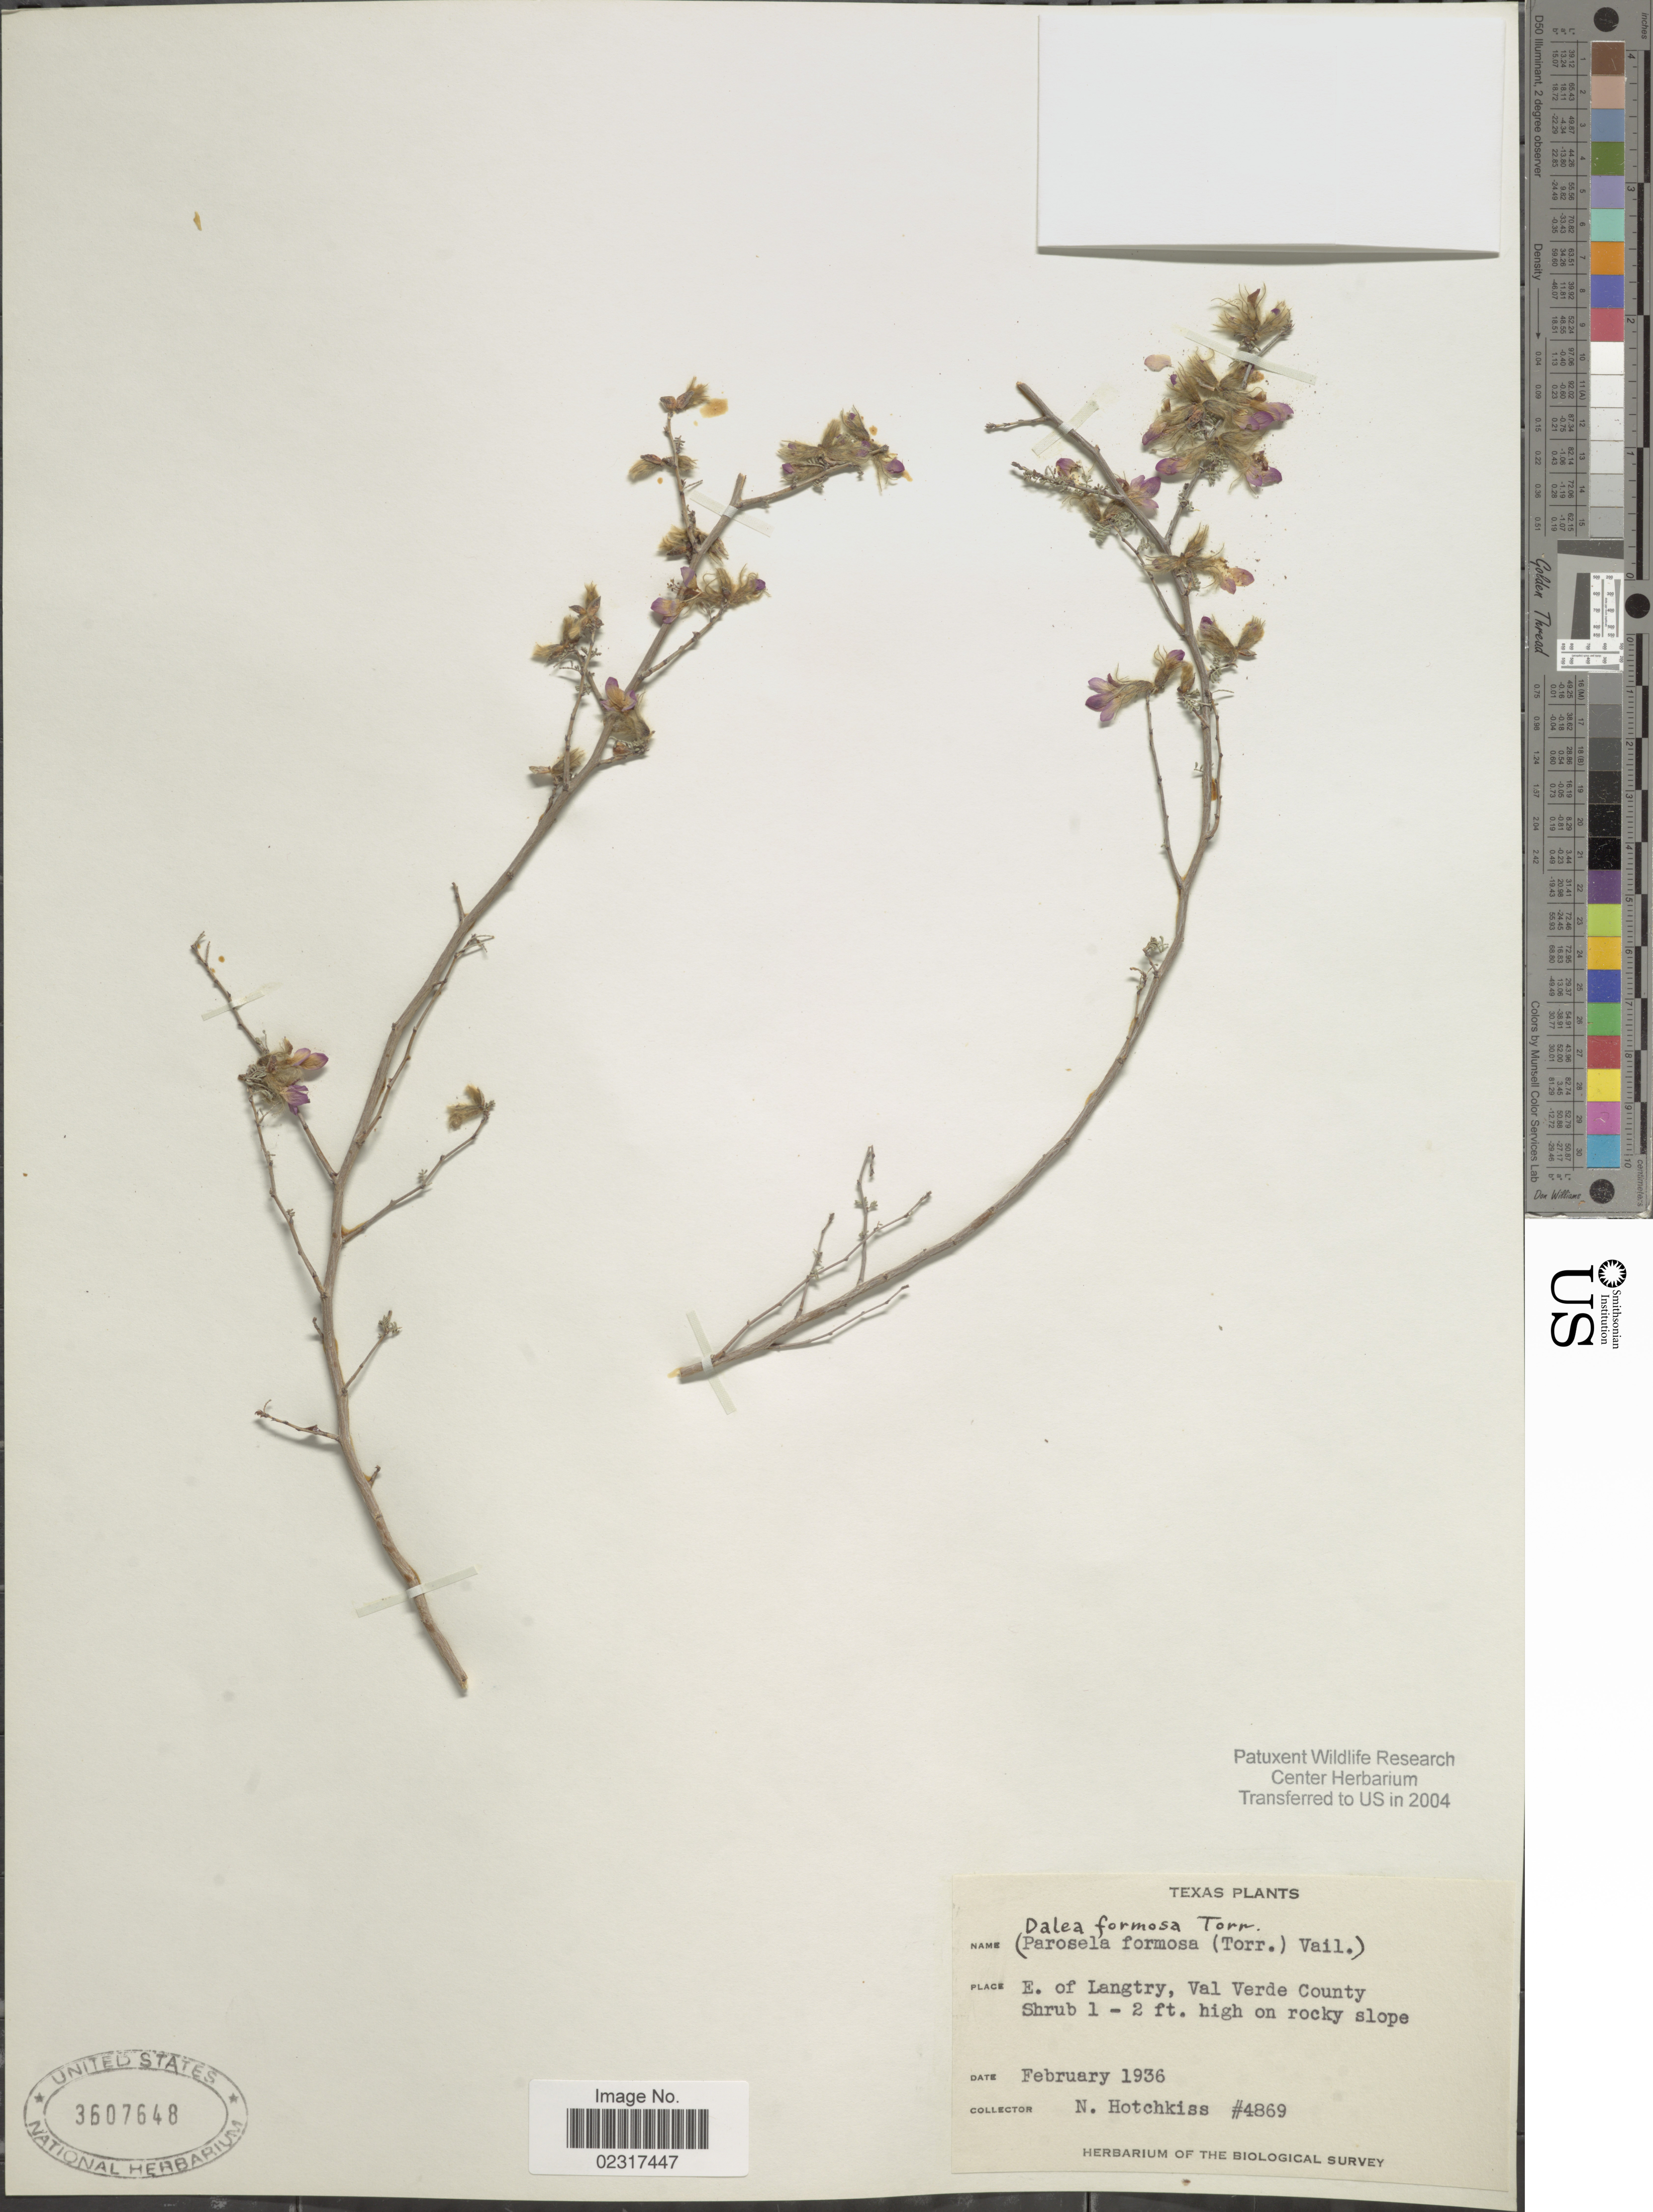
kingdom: Plantae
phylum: Tracheophyta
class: Magnoliopsida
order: Fabales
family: Fabaceae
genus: Dalea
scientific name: Dalea formosa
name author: Torr.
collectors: N. Hotchkiss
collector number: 4869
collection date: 1936-02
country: United States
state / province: Texas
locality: E. of Langtry, Val Verde County, on rocky slope.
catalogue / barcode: US 3607648